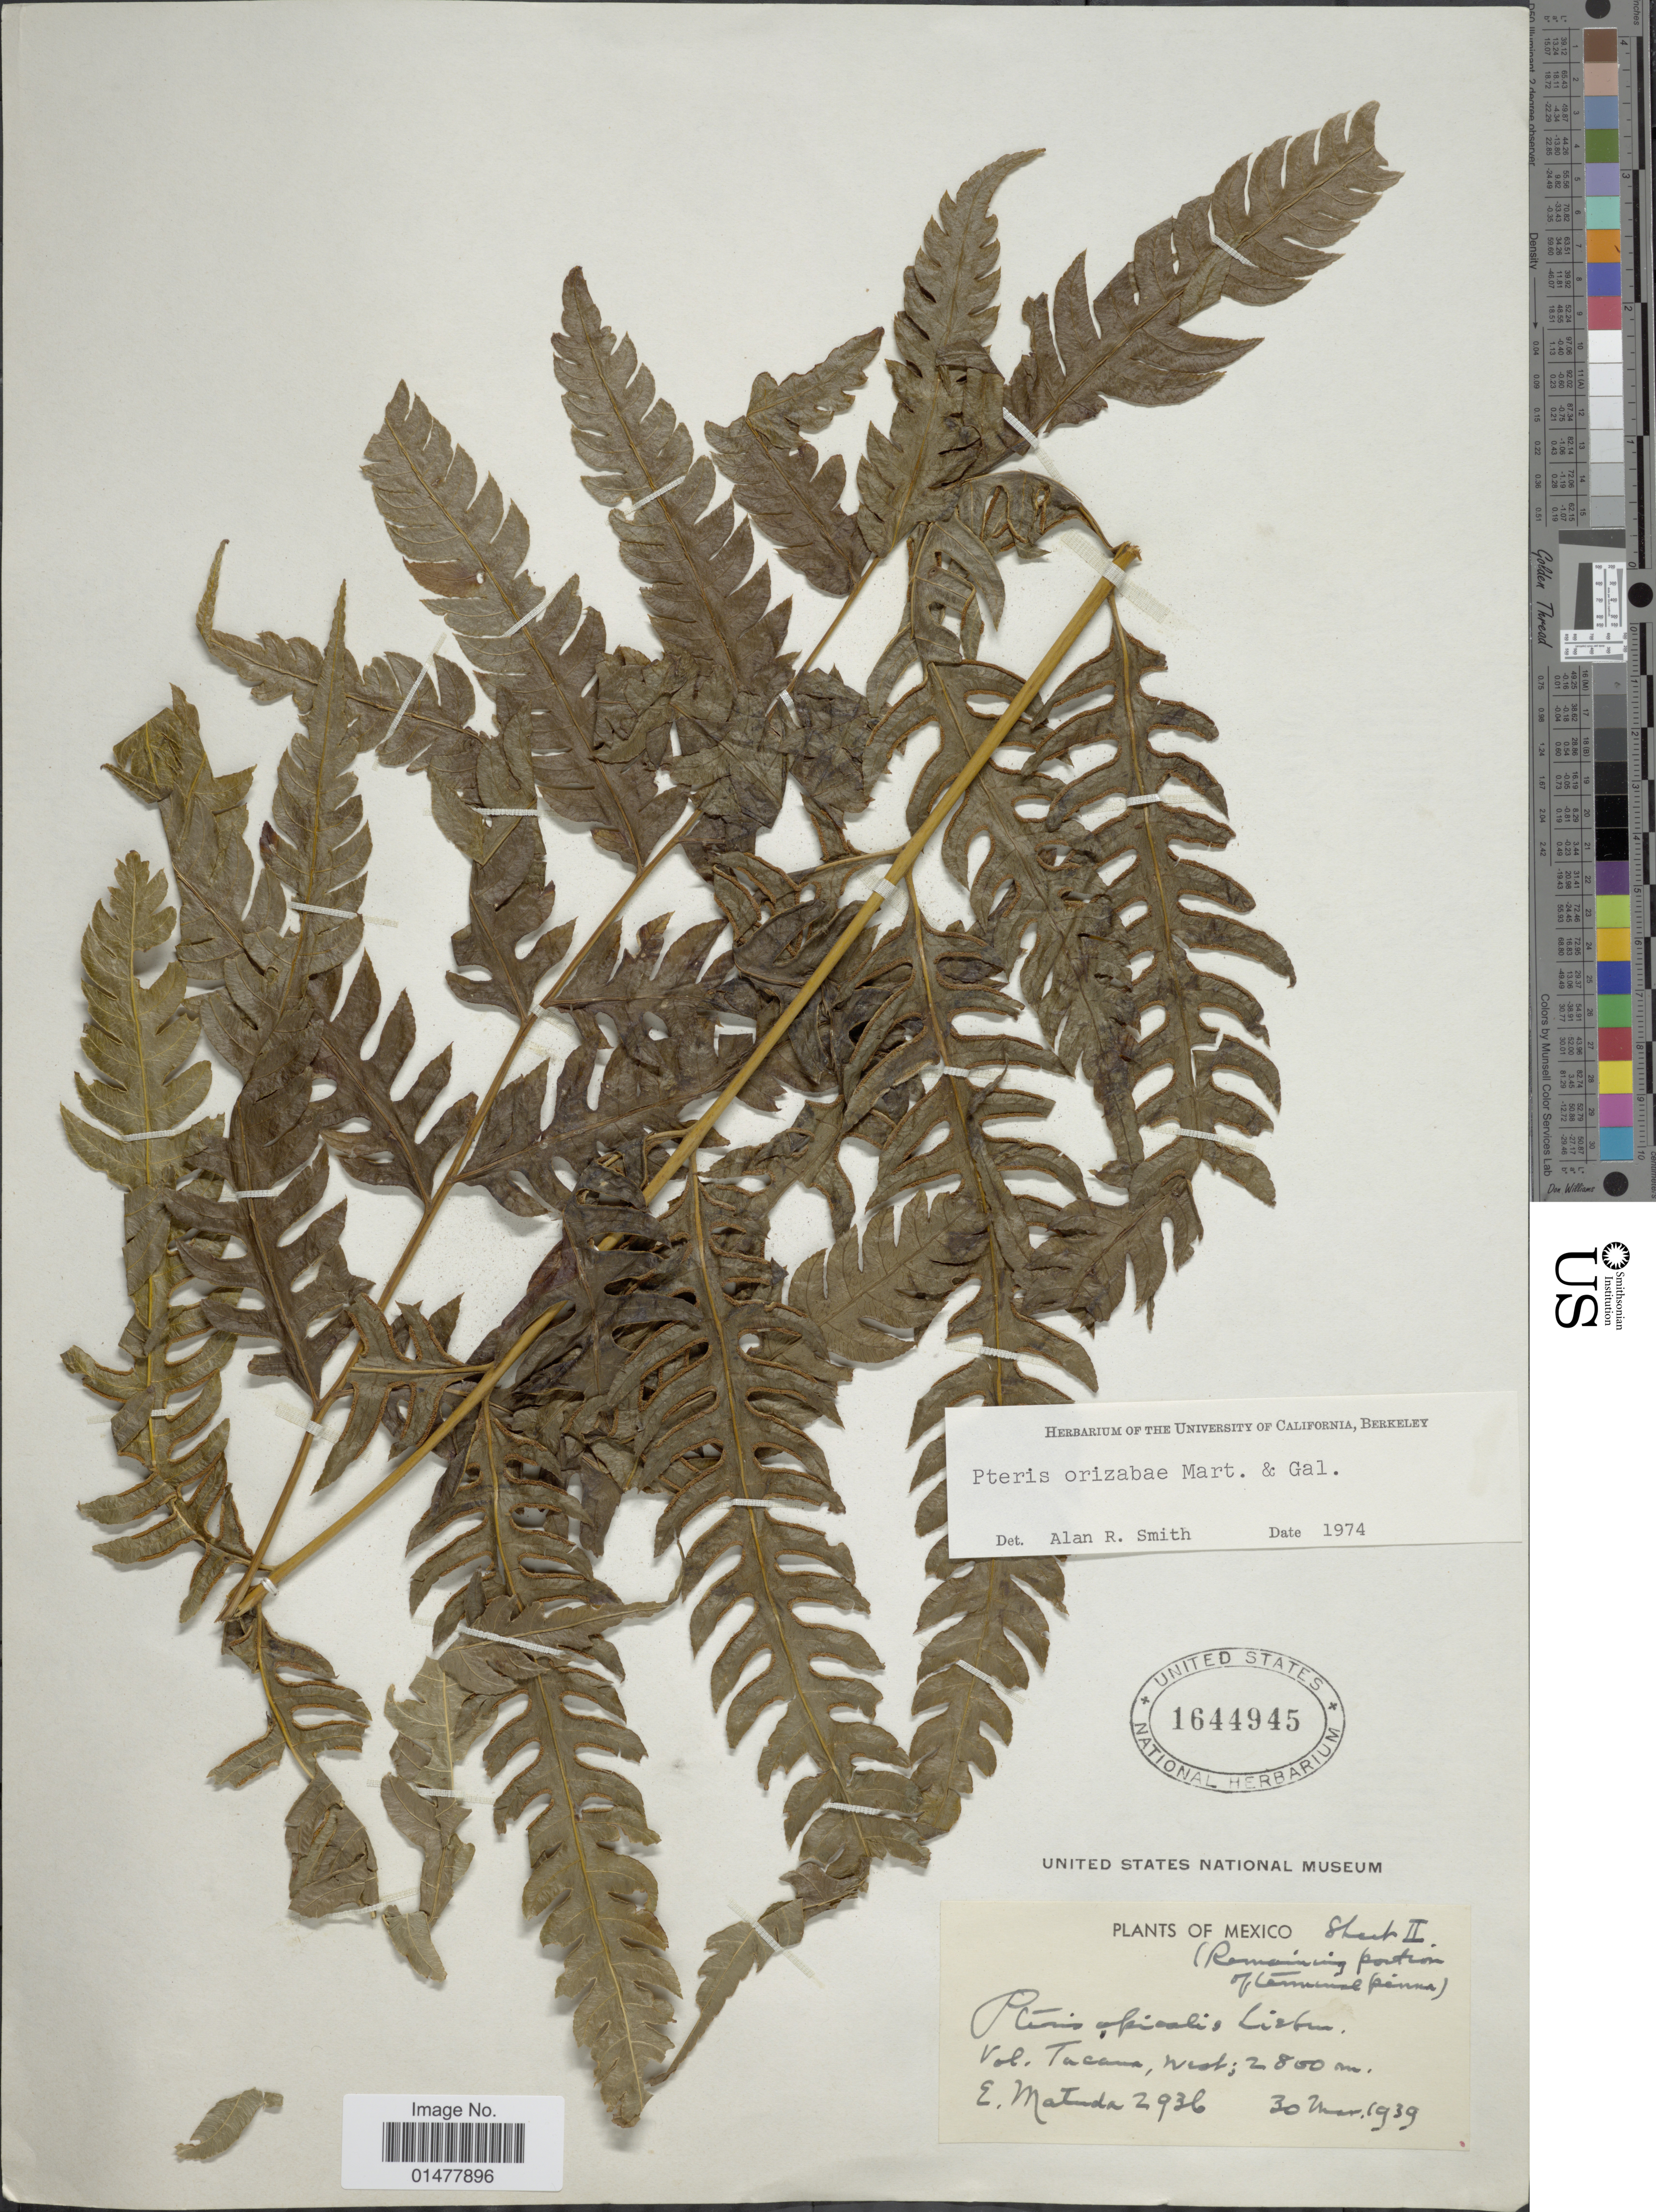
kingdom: Plantae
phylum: Tracheophyta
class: Polypodiopsida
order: Polypodiales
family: Pteridaceae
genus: Pteris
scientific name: Pteris orizabae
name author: M. Martens & Galeotti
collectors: E. Matuda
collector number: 2936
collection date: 1939-03-30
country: Mexico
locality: Plants of Mexico, Vol. Tacana, West.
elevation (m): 2800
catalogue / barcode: US 1644945